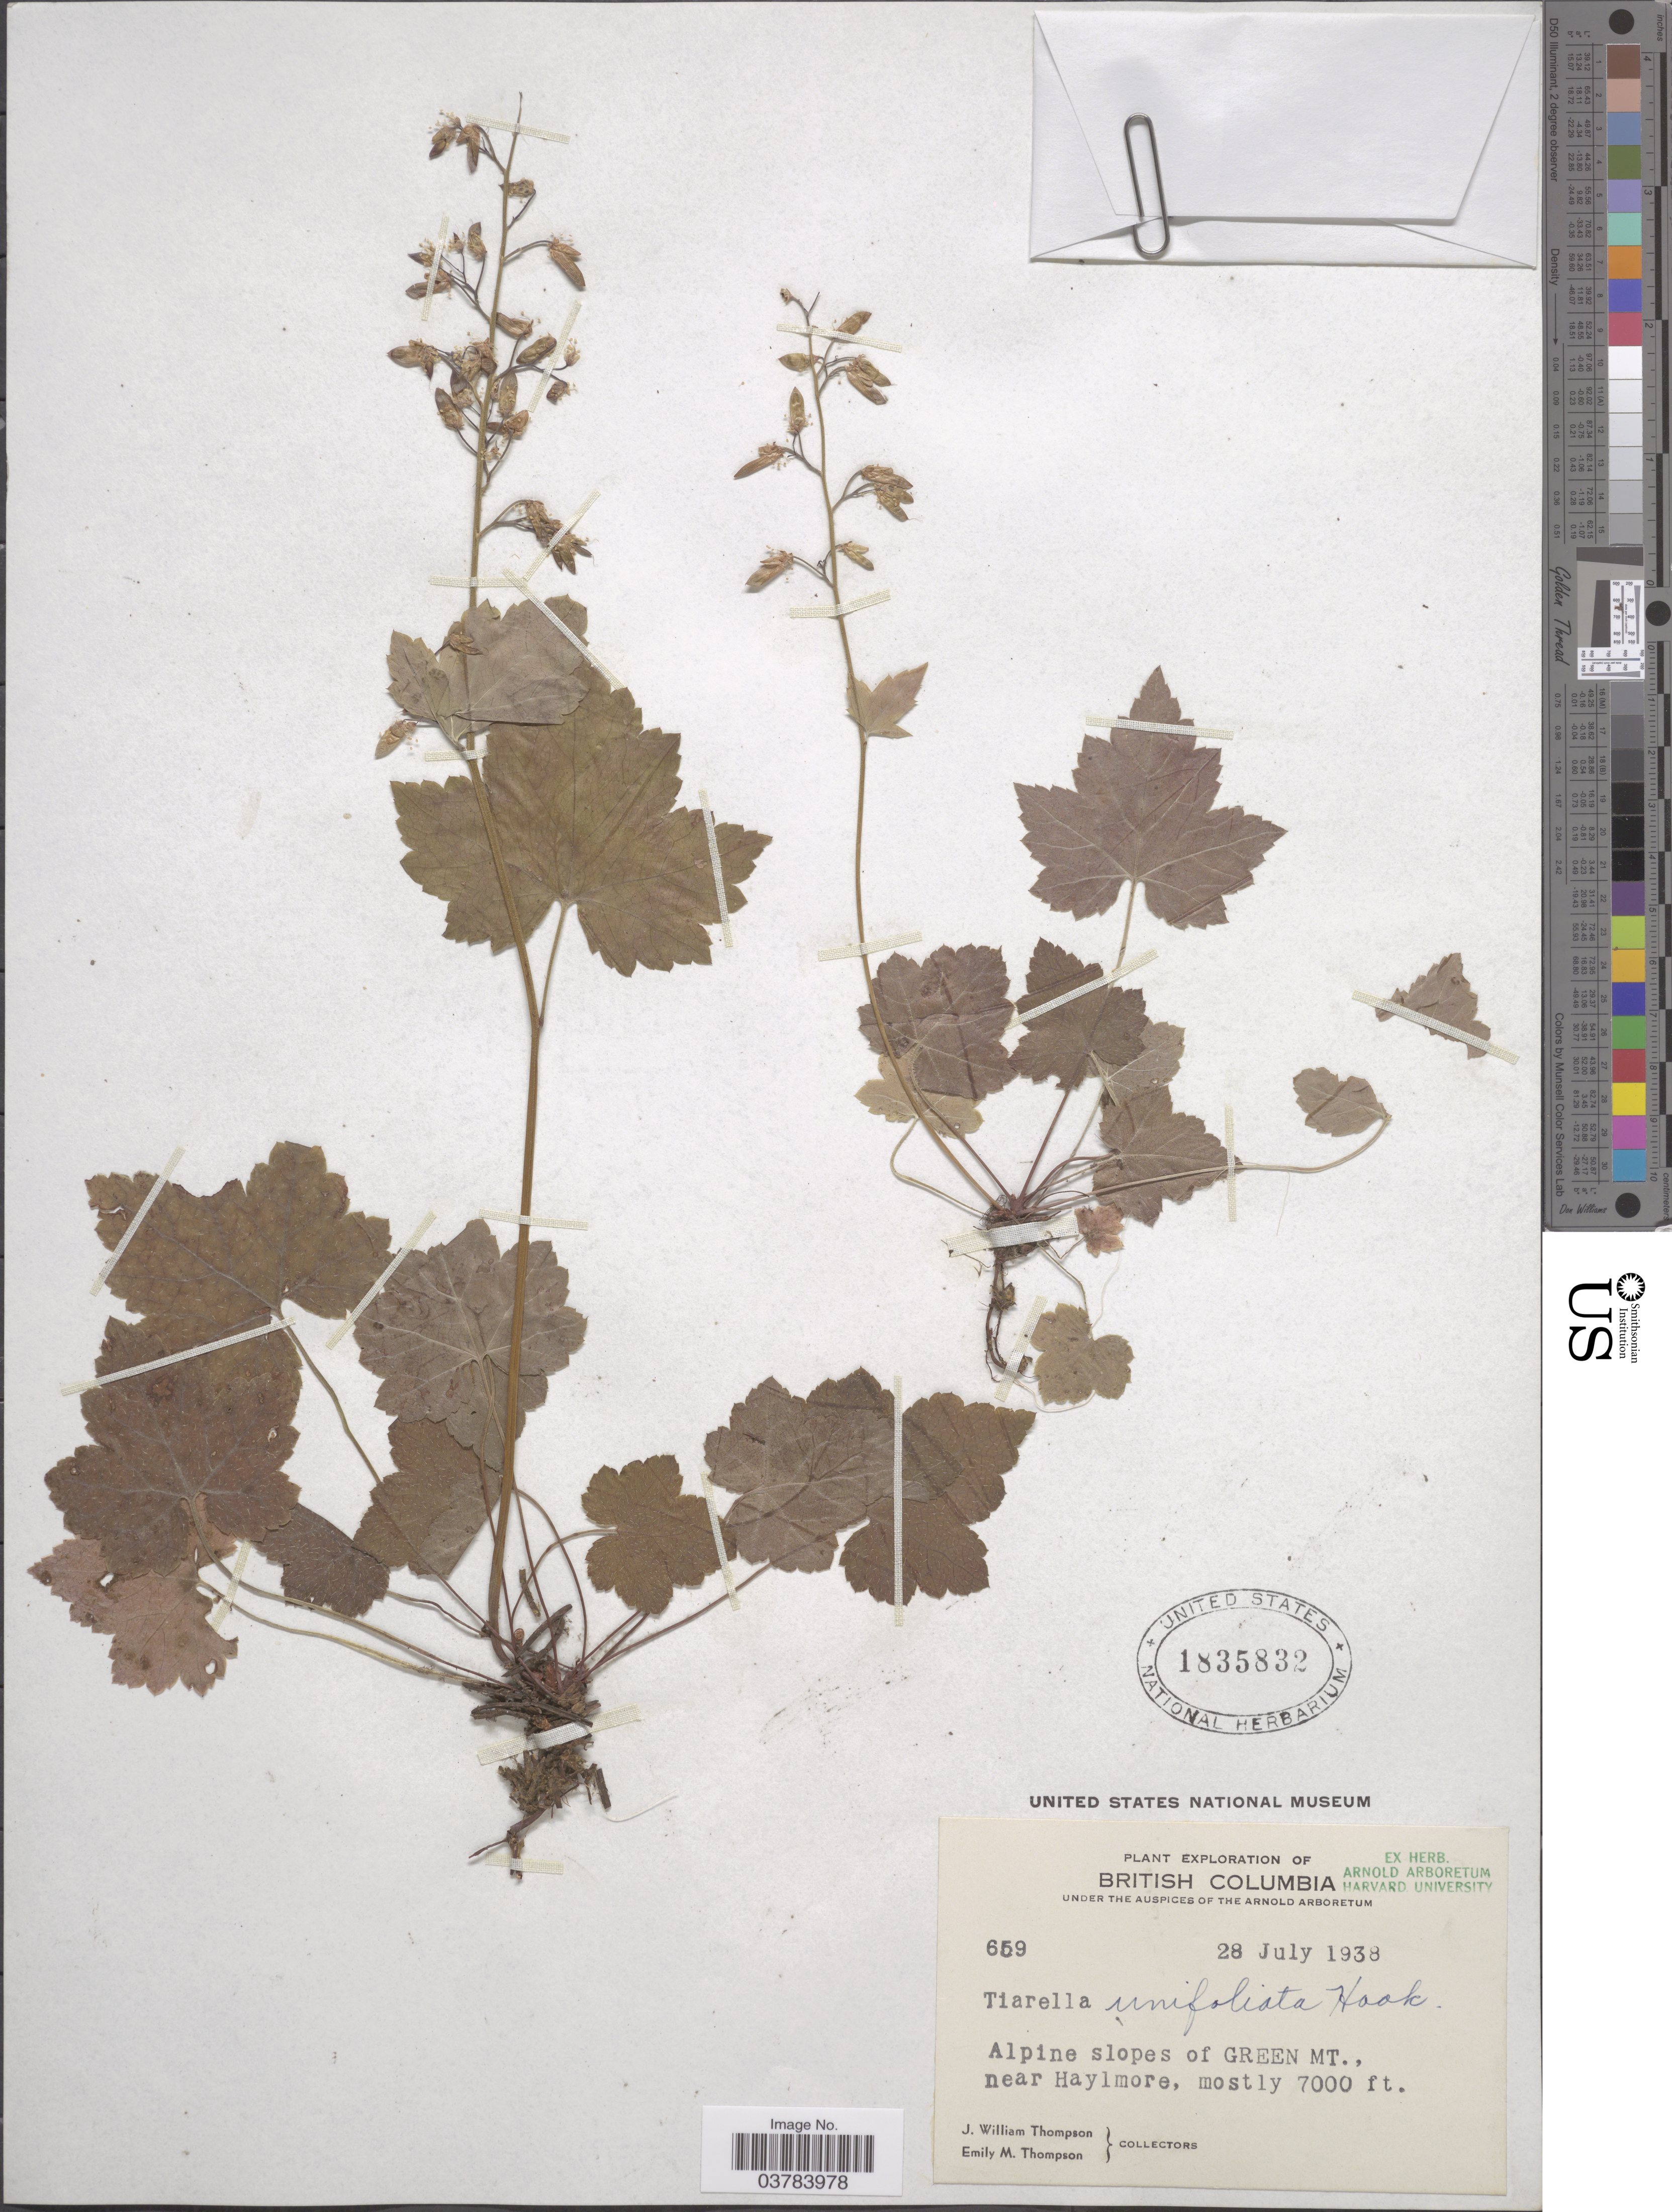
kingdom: Plantae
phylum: Tracheophyta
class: Magnoliopsida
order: Saxifragales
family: Saxifragaceae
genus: Tiarella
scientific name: Tiarella unifoliata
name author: Hook.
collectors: J. W. Thompson & E. M. Thompson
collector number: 659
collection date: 1938-07-28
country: Canada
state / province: British Columbia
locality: Exploration of British Columbia. Alpine slopes of Green Mt., near Haylmore.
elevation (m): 2134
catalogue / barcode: US 1835832